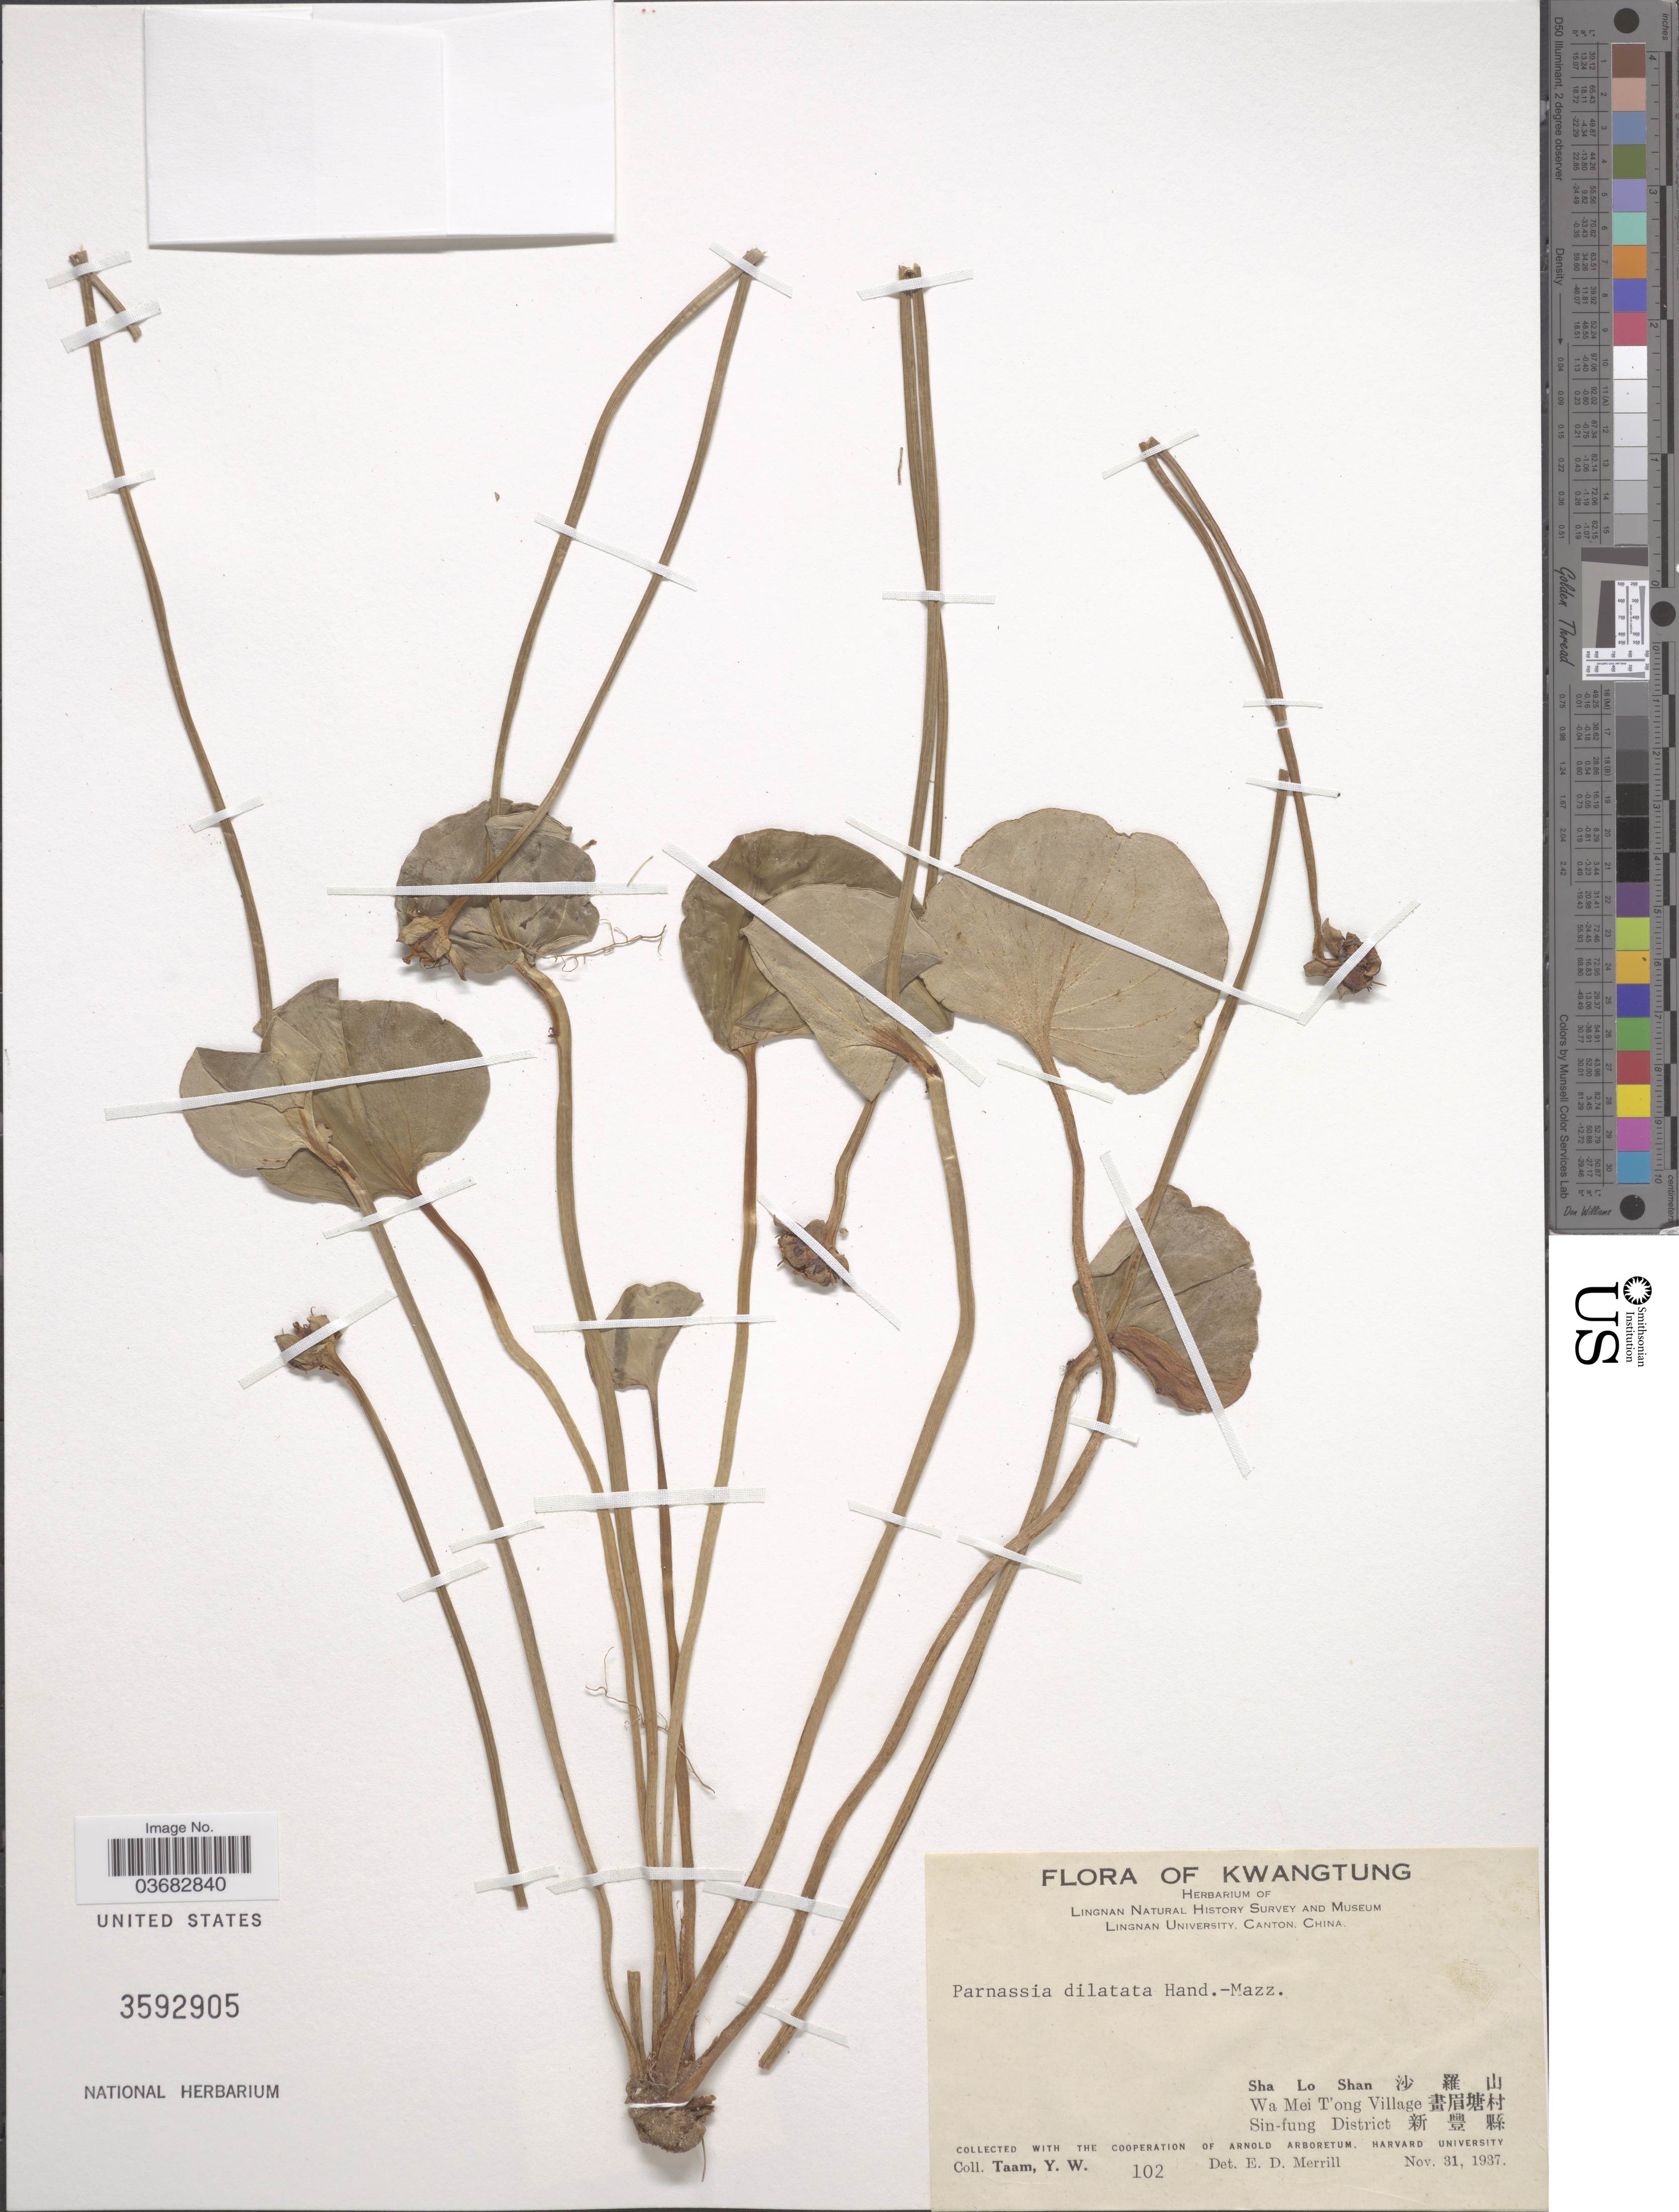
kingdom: Plantae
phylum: Tracheophyta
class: Magnoliopsida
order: Celastrales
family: Parnassiaceae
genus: Parnassia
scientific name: Parnassia dilatata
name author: Hand.-Mazz.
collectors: Y. W. Taam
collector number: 102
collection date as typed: Transcribed d/m/y: 31/11/1937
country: China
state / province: Guangdong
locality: Kwangtung. Lingnan Natural History Survey and Museum Lingnan University, Canton. Sha Lo Shan X. Wa Mei T'ong Village X. Sin-fung District X.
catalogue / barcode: US 3592905